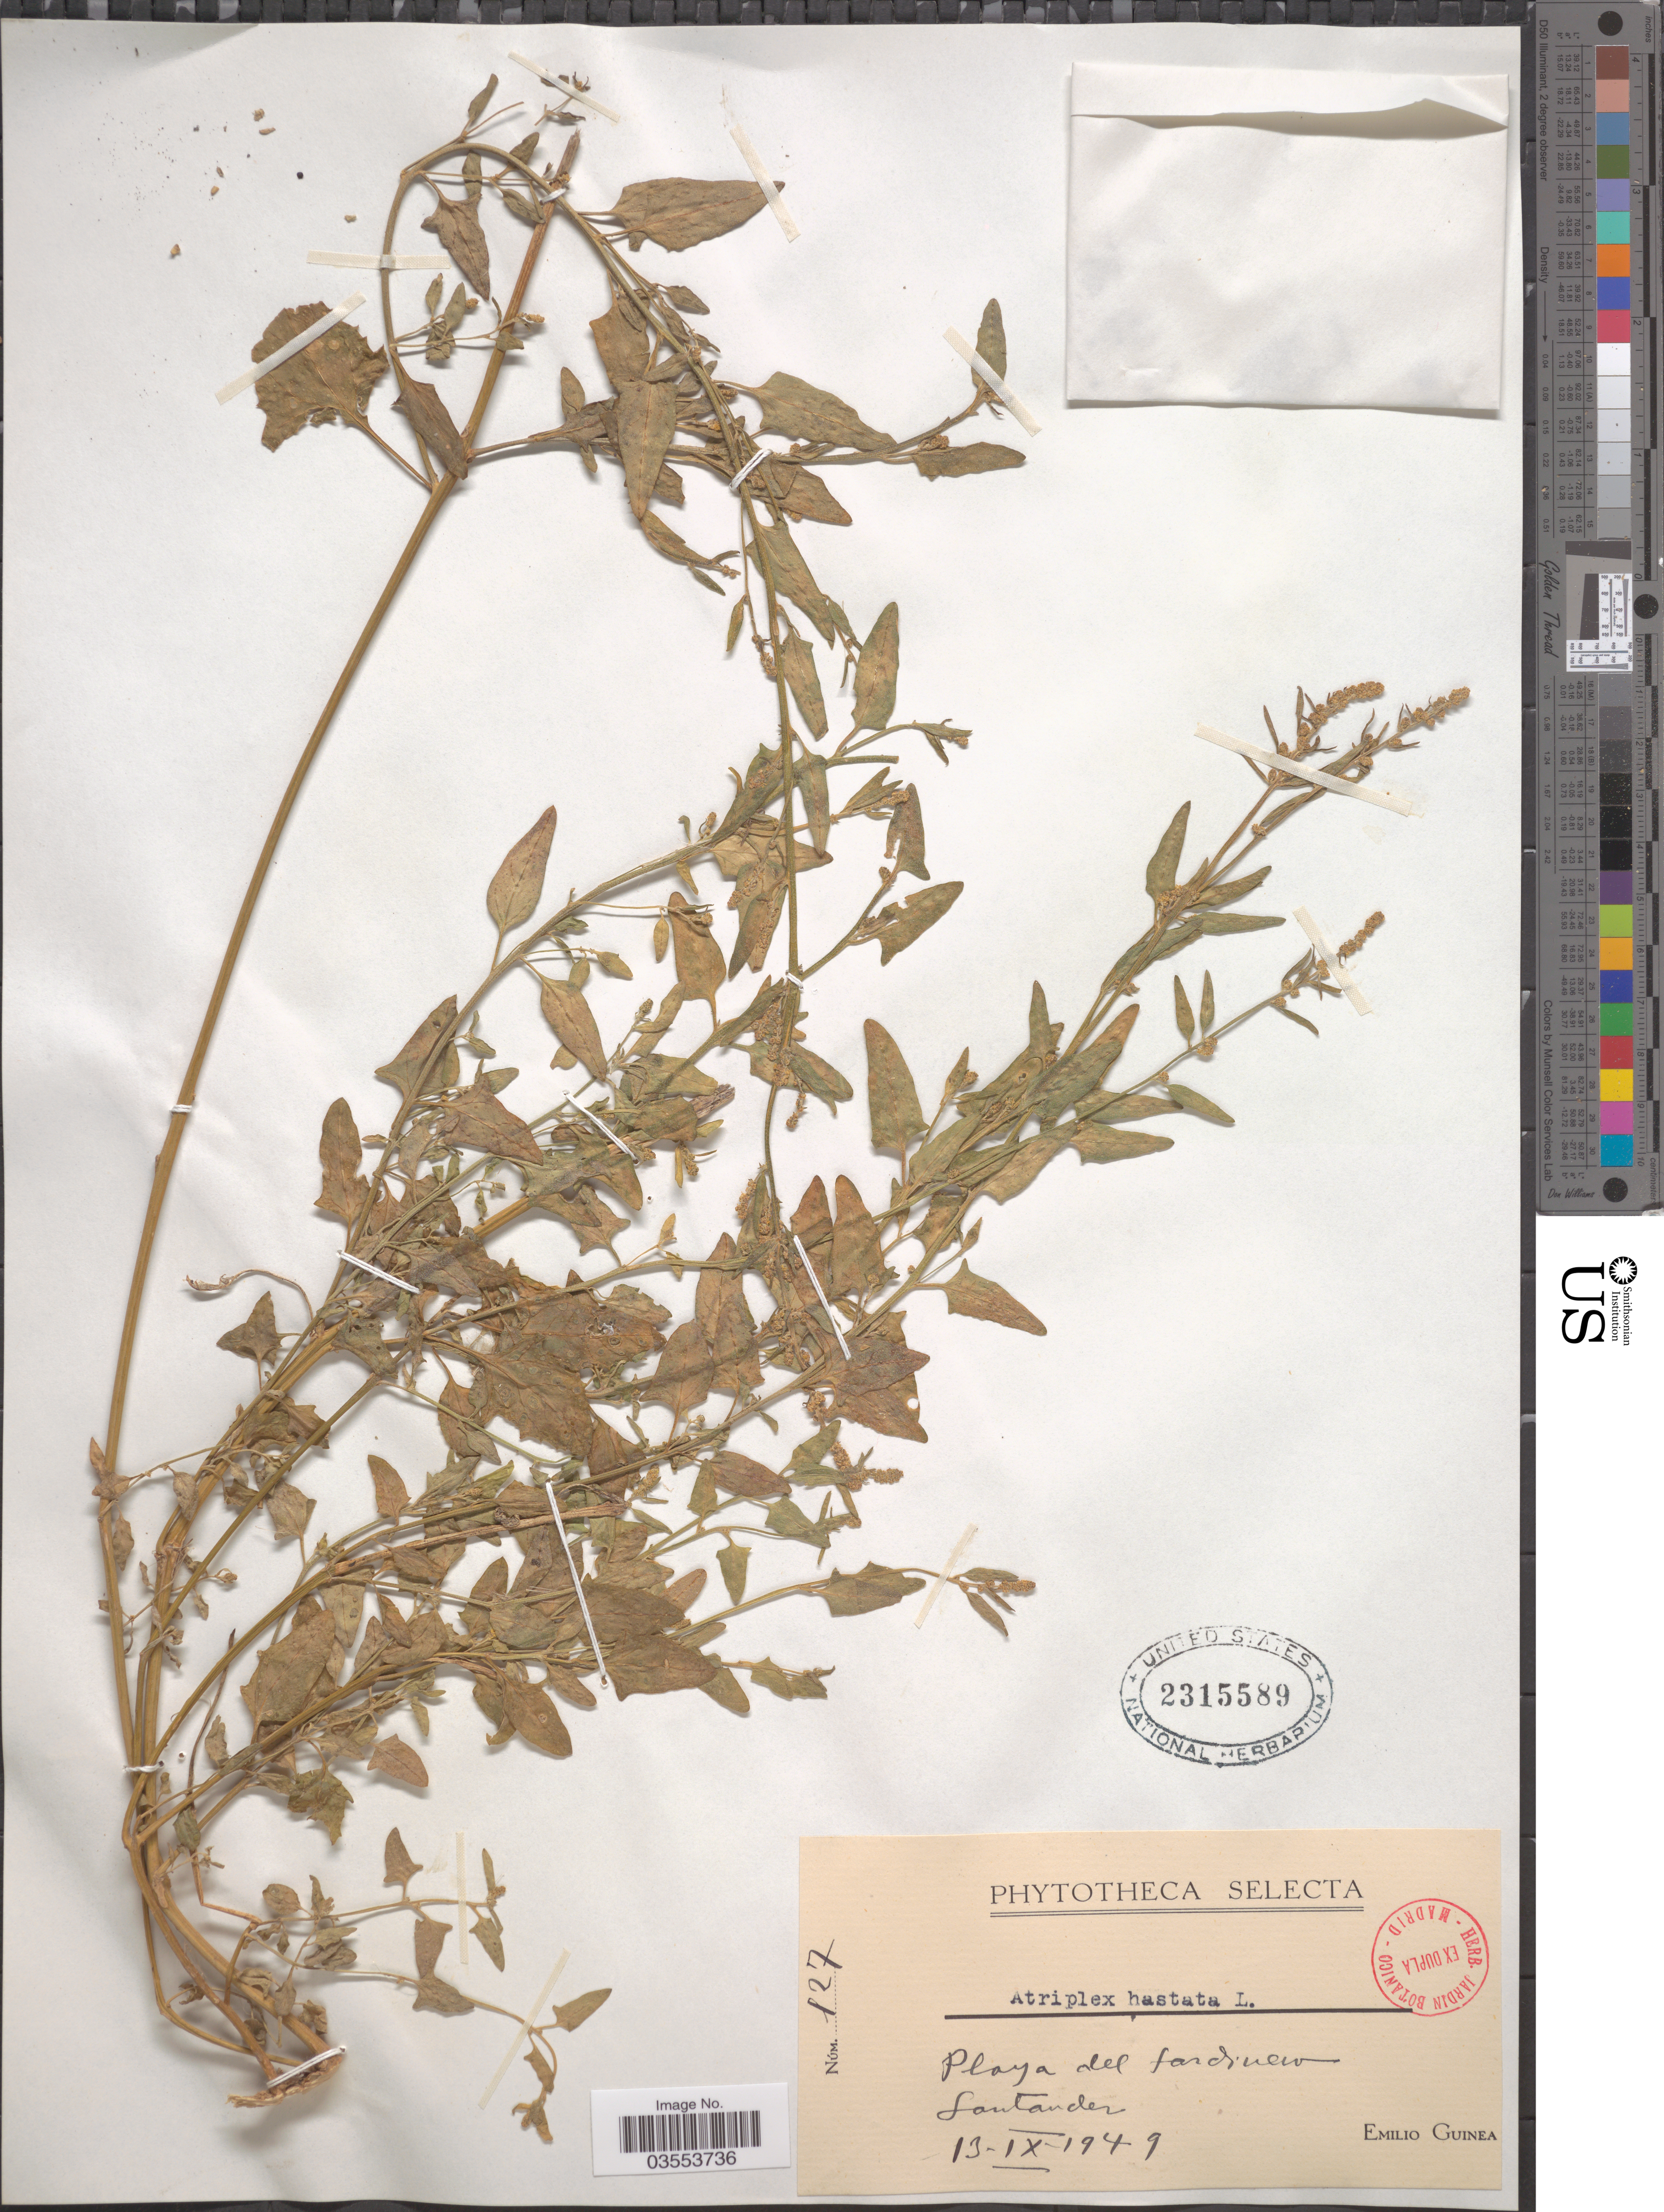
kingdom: Plantae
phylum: Tracheophyta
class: Magnoliopsida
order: Caryophyllales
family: Amaranthaceae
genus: Atriplex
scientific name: Atriplex hastata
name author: L.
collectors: E. Guinea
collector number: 127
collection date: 1949-09-13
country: Spain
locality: Playa del Sardinero.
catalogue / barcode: US 2315589